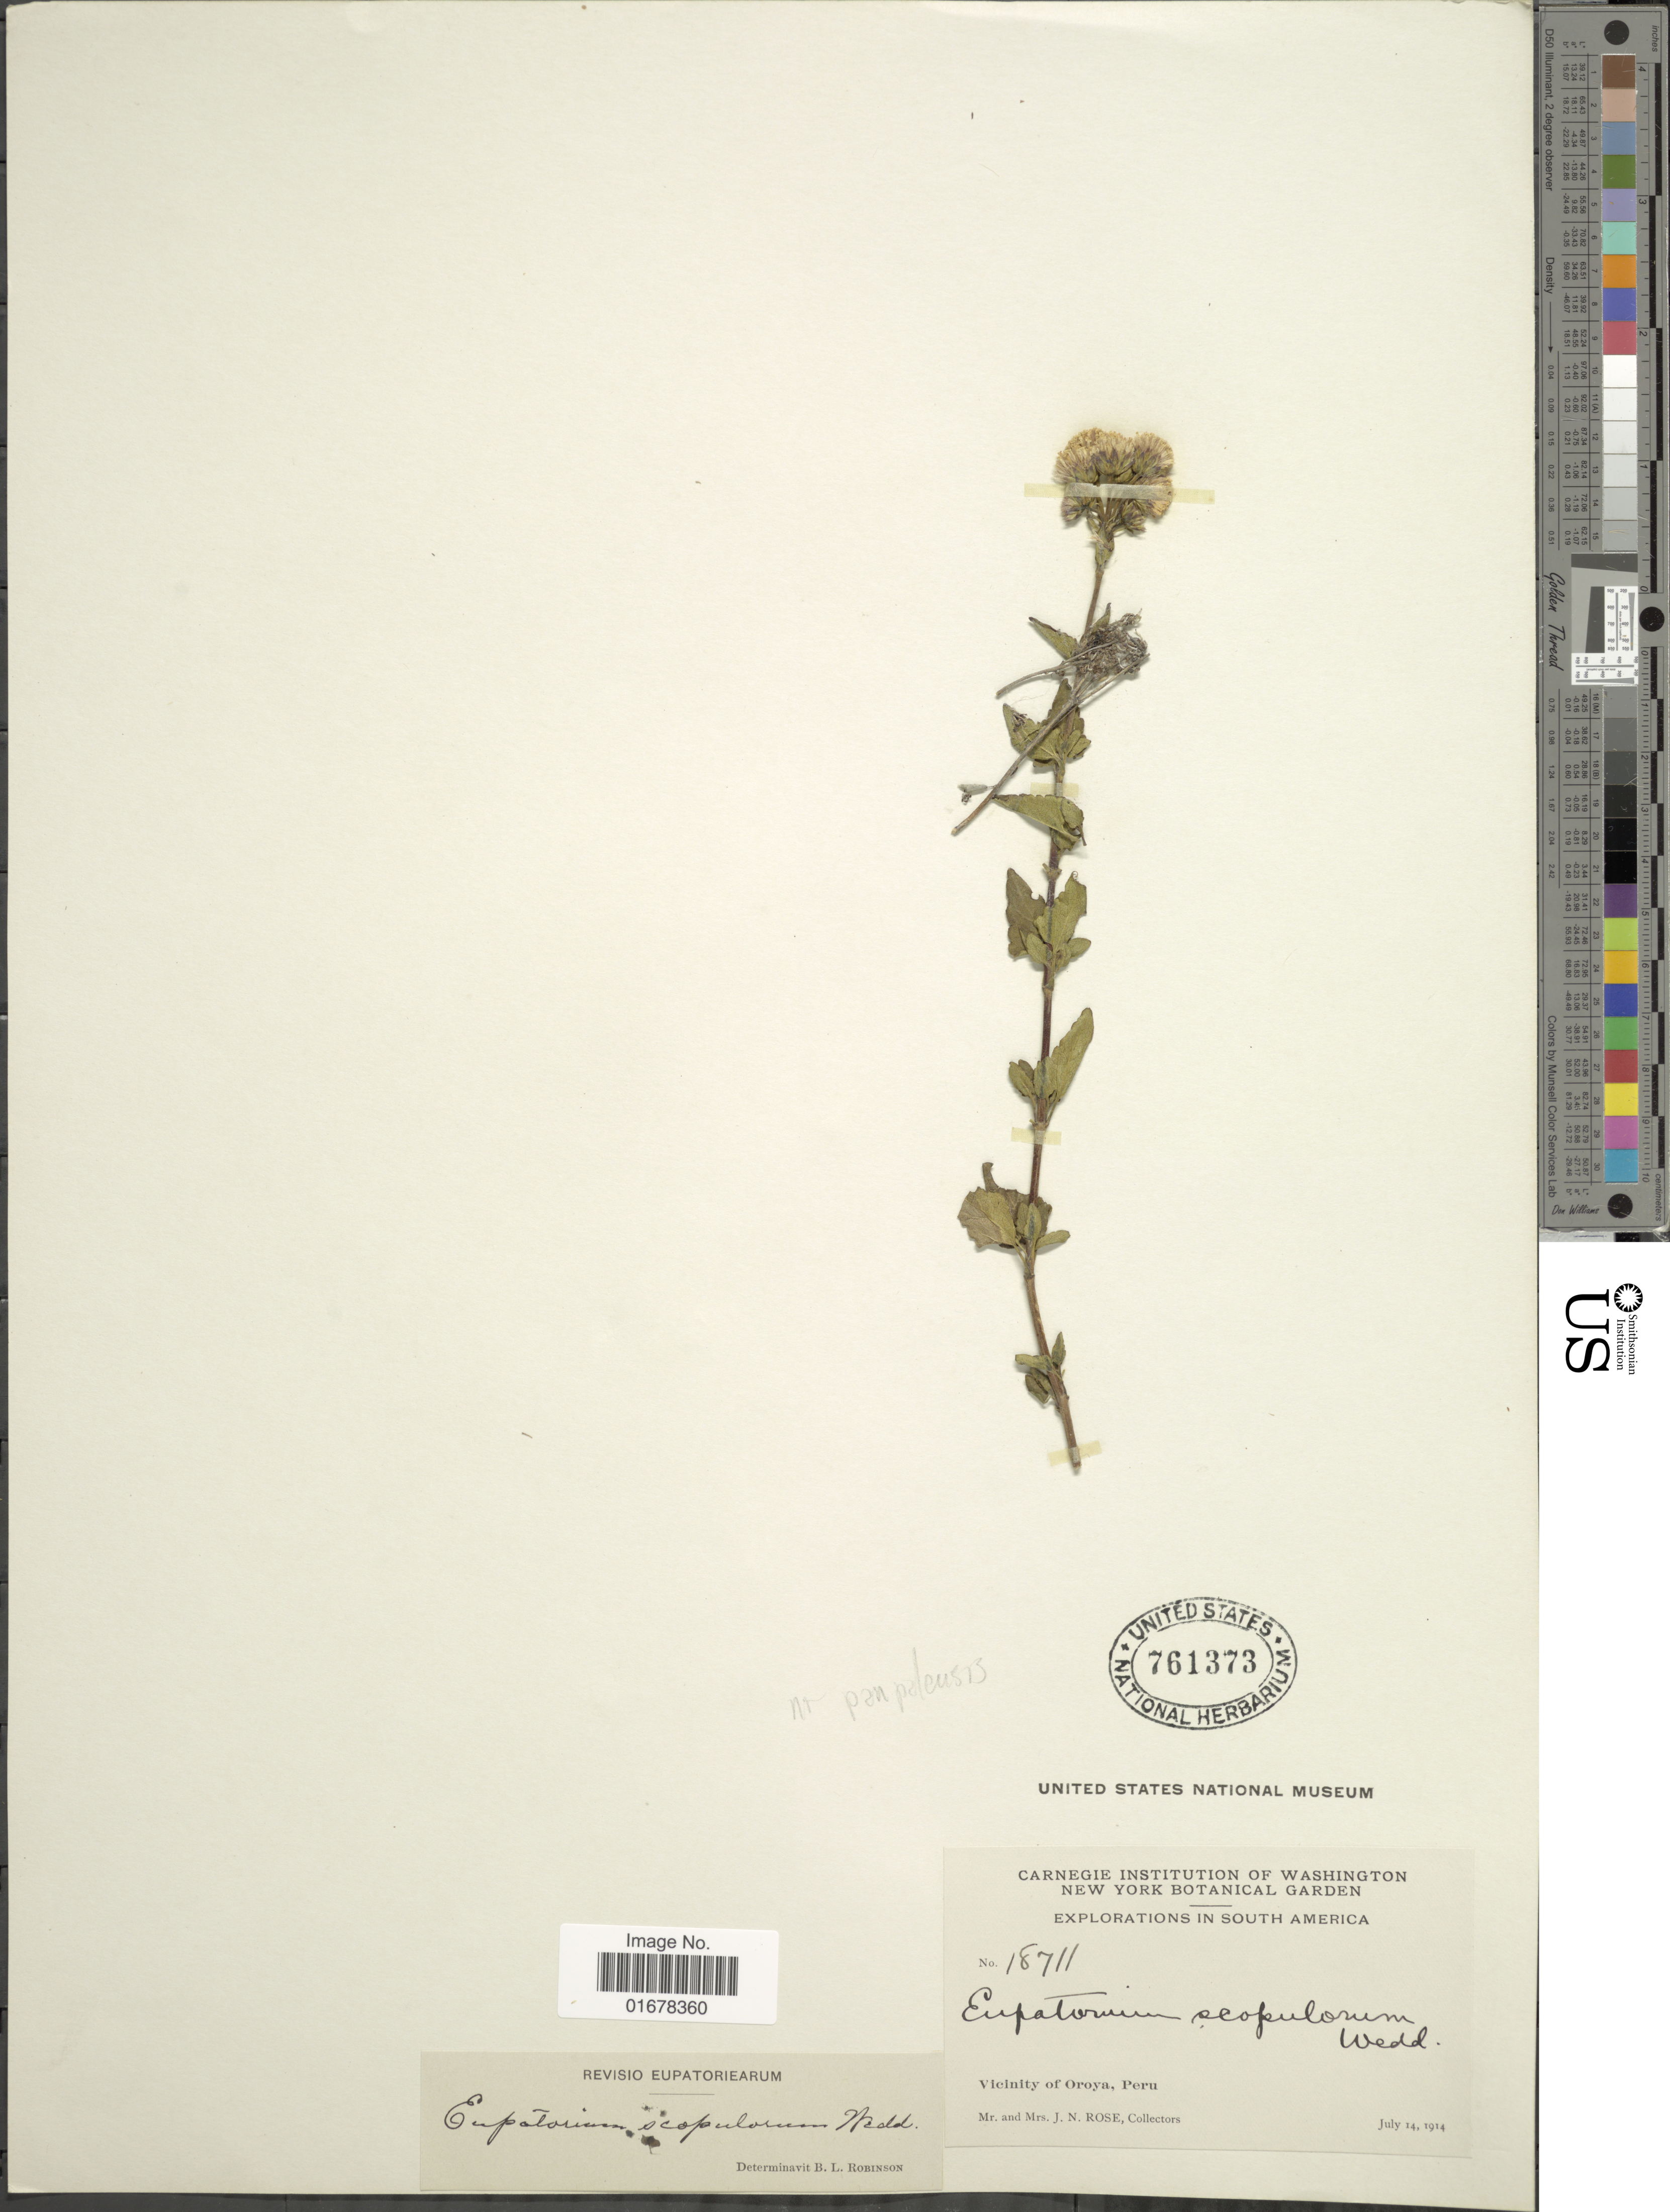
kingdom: Plantae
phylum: Tracheophyta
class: Magnoliopsida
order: Asterales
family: Asteraceae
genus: Ageratina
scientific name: Ageratina pampalcensis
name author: (B.L. Rob.) R.M. King & H. Rob.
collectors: J. N. Rose & L. B. Rose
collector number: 18711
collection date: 1914-07-14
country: Peru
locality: Vicinity of Oroya, Peru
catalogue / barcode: US 761373